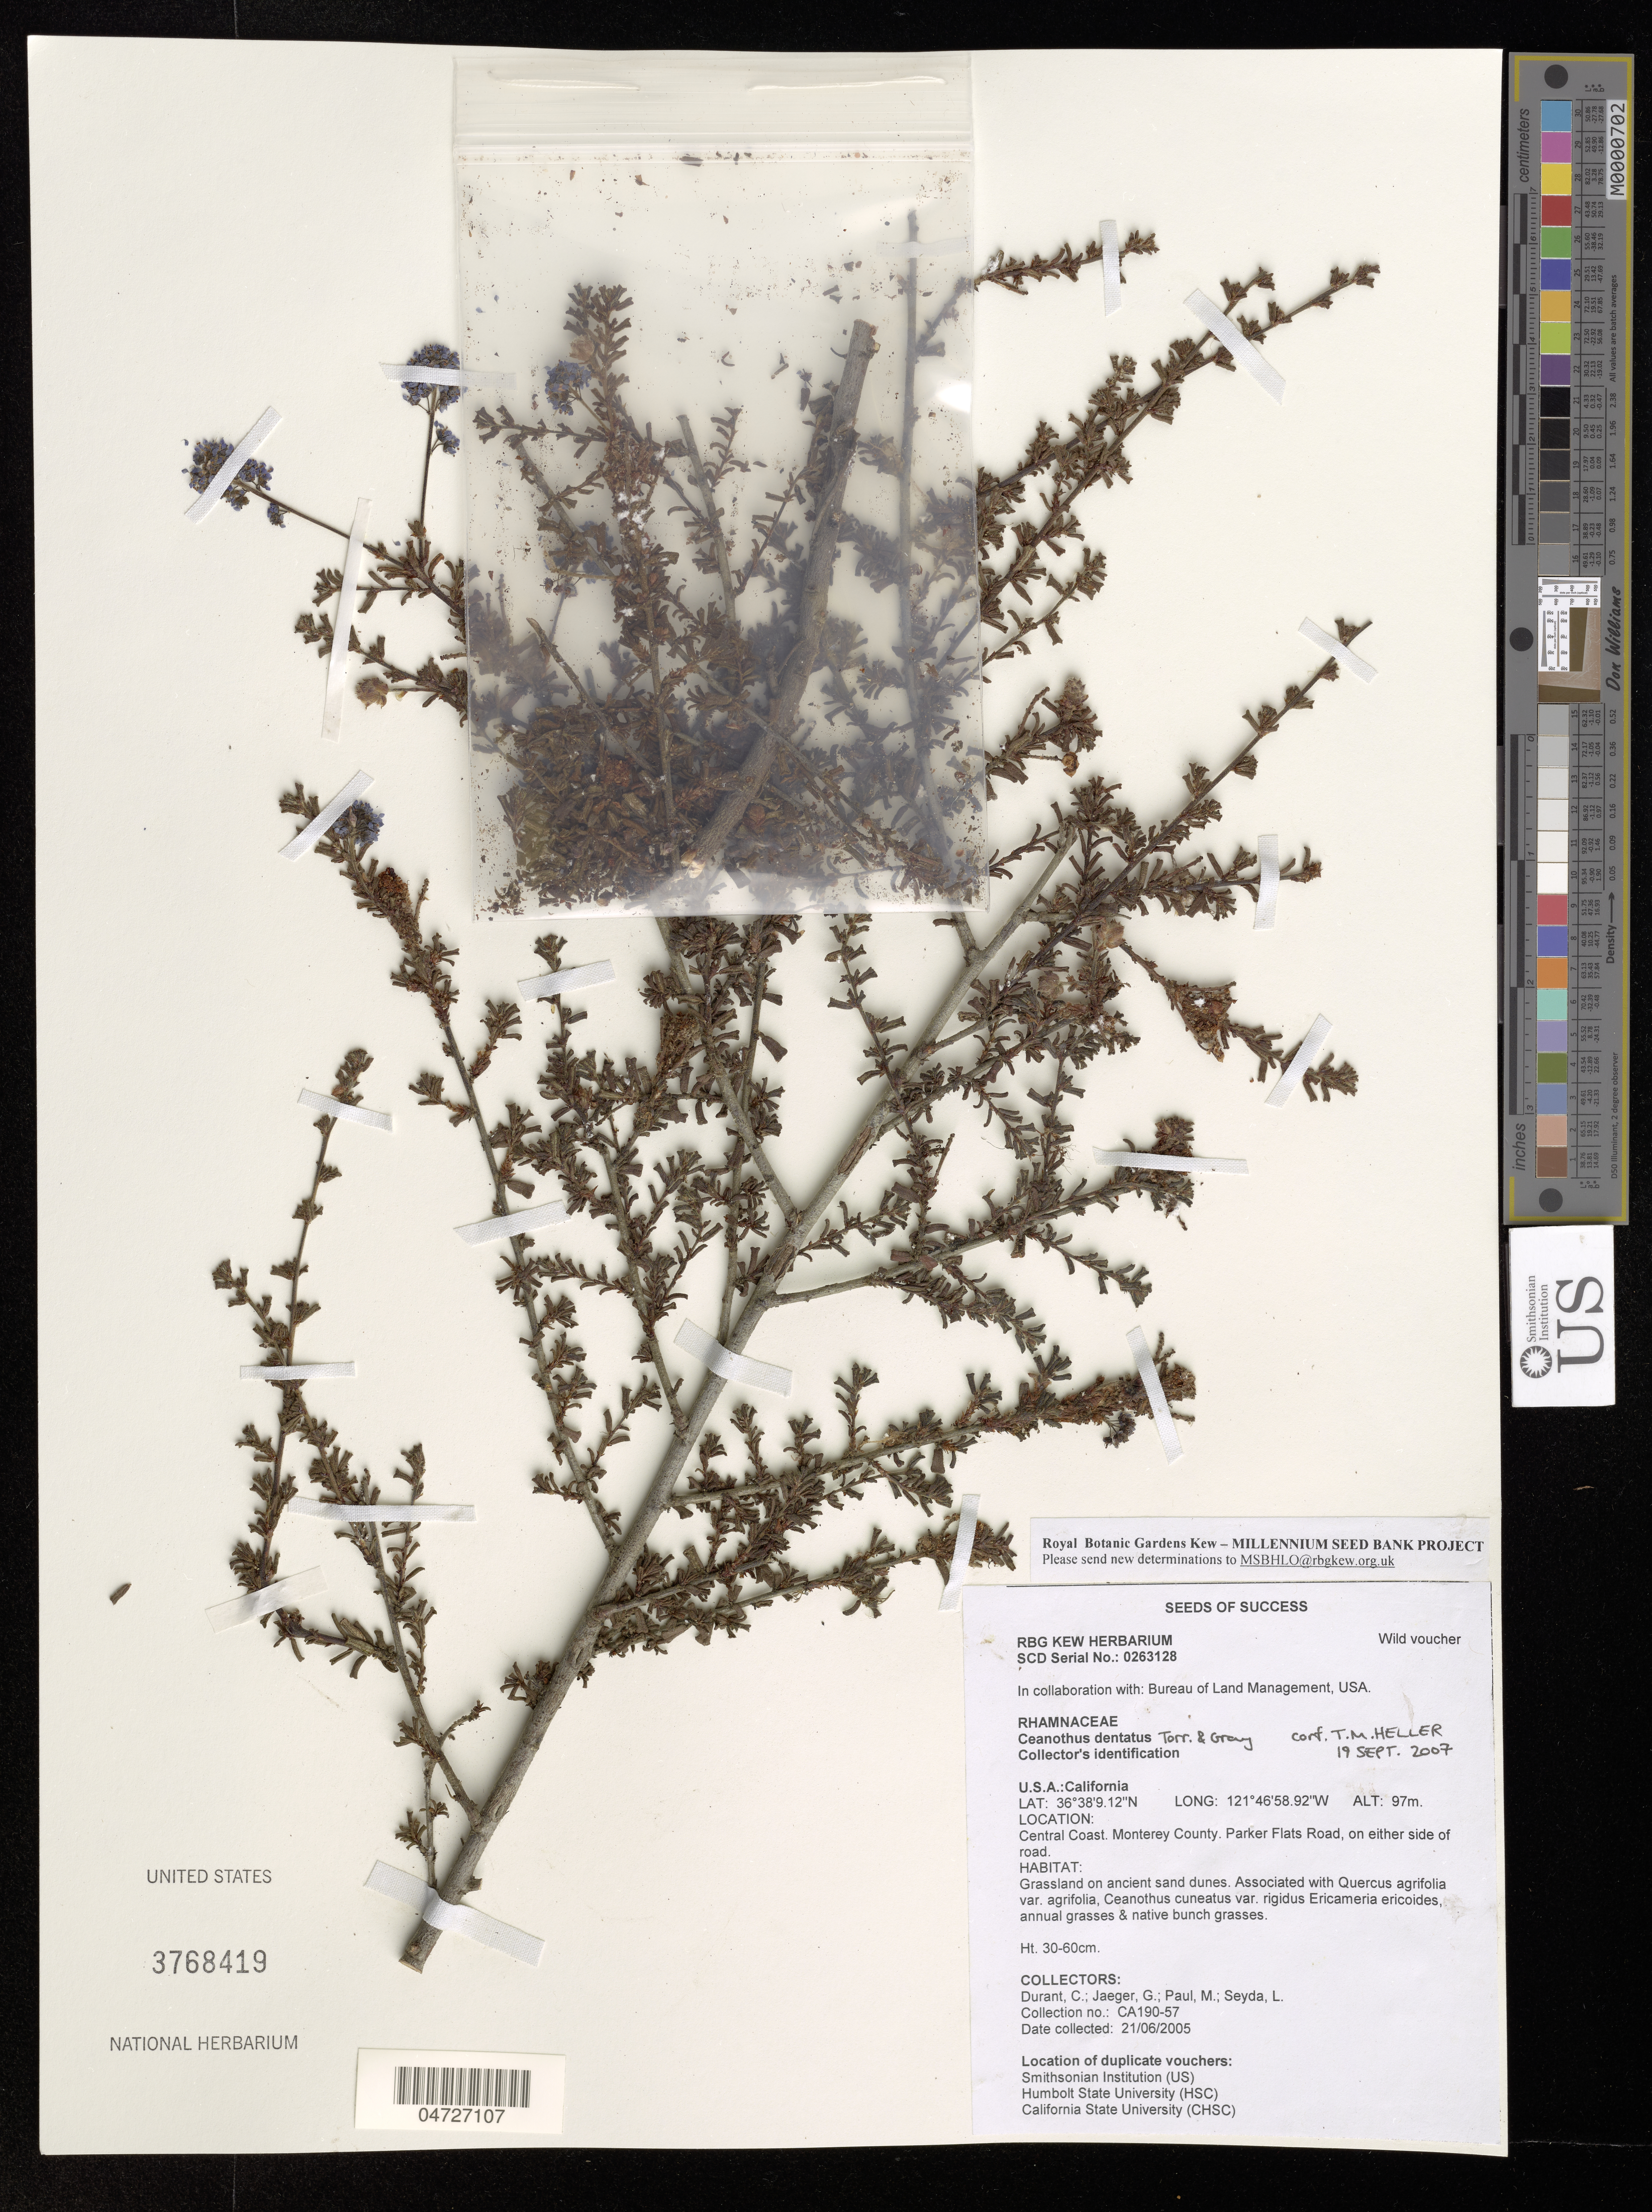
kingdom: Plantae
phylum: Tracheophyta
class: Magnoliopsida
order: Rosales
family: Rhamnaceae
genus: Ceanothus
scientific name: Ceanothus dentatus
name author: Torr. & A. Gray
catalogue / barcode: US 3768419